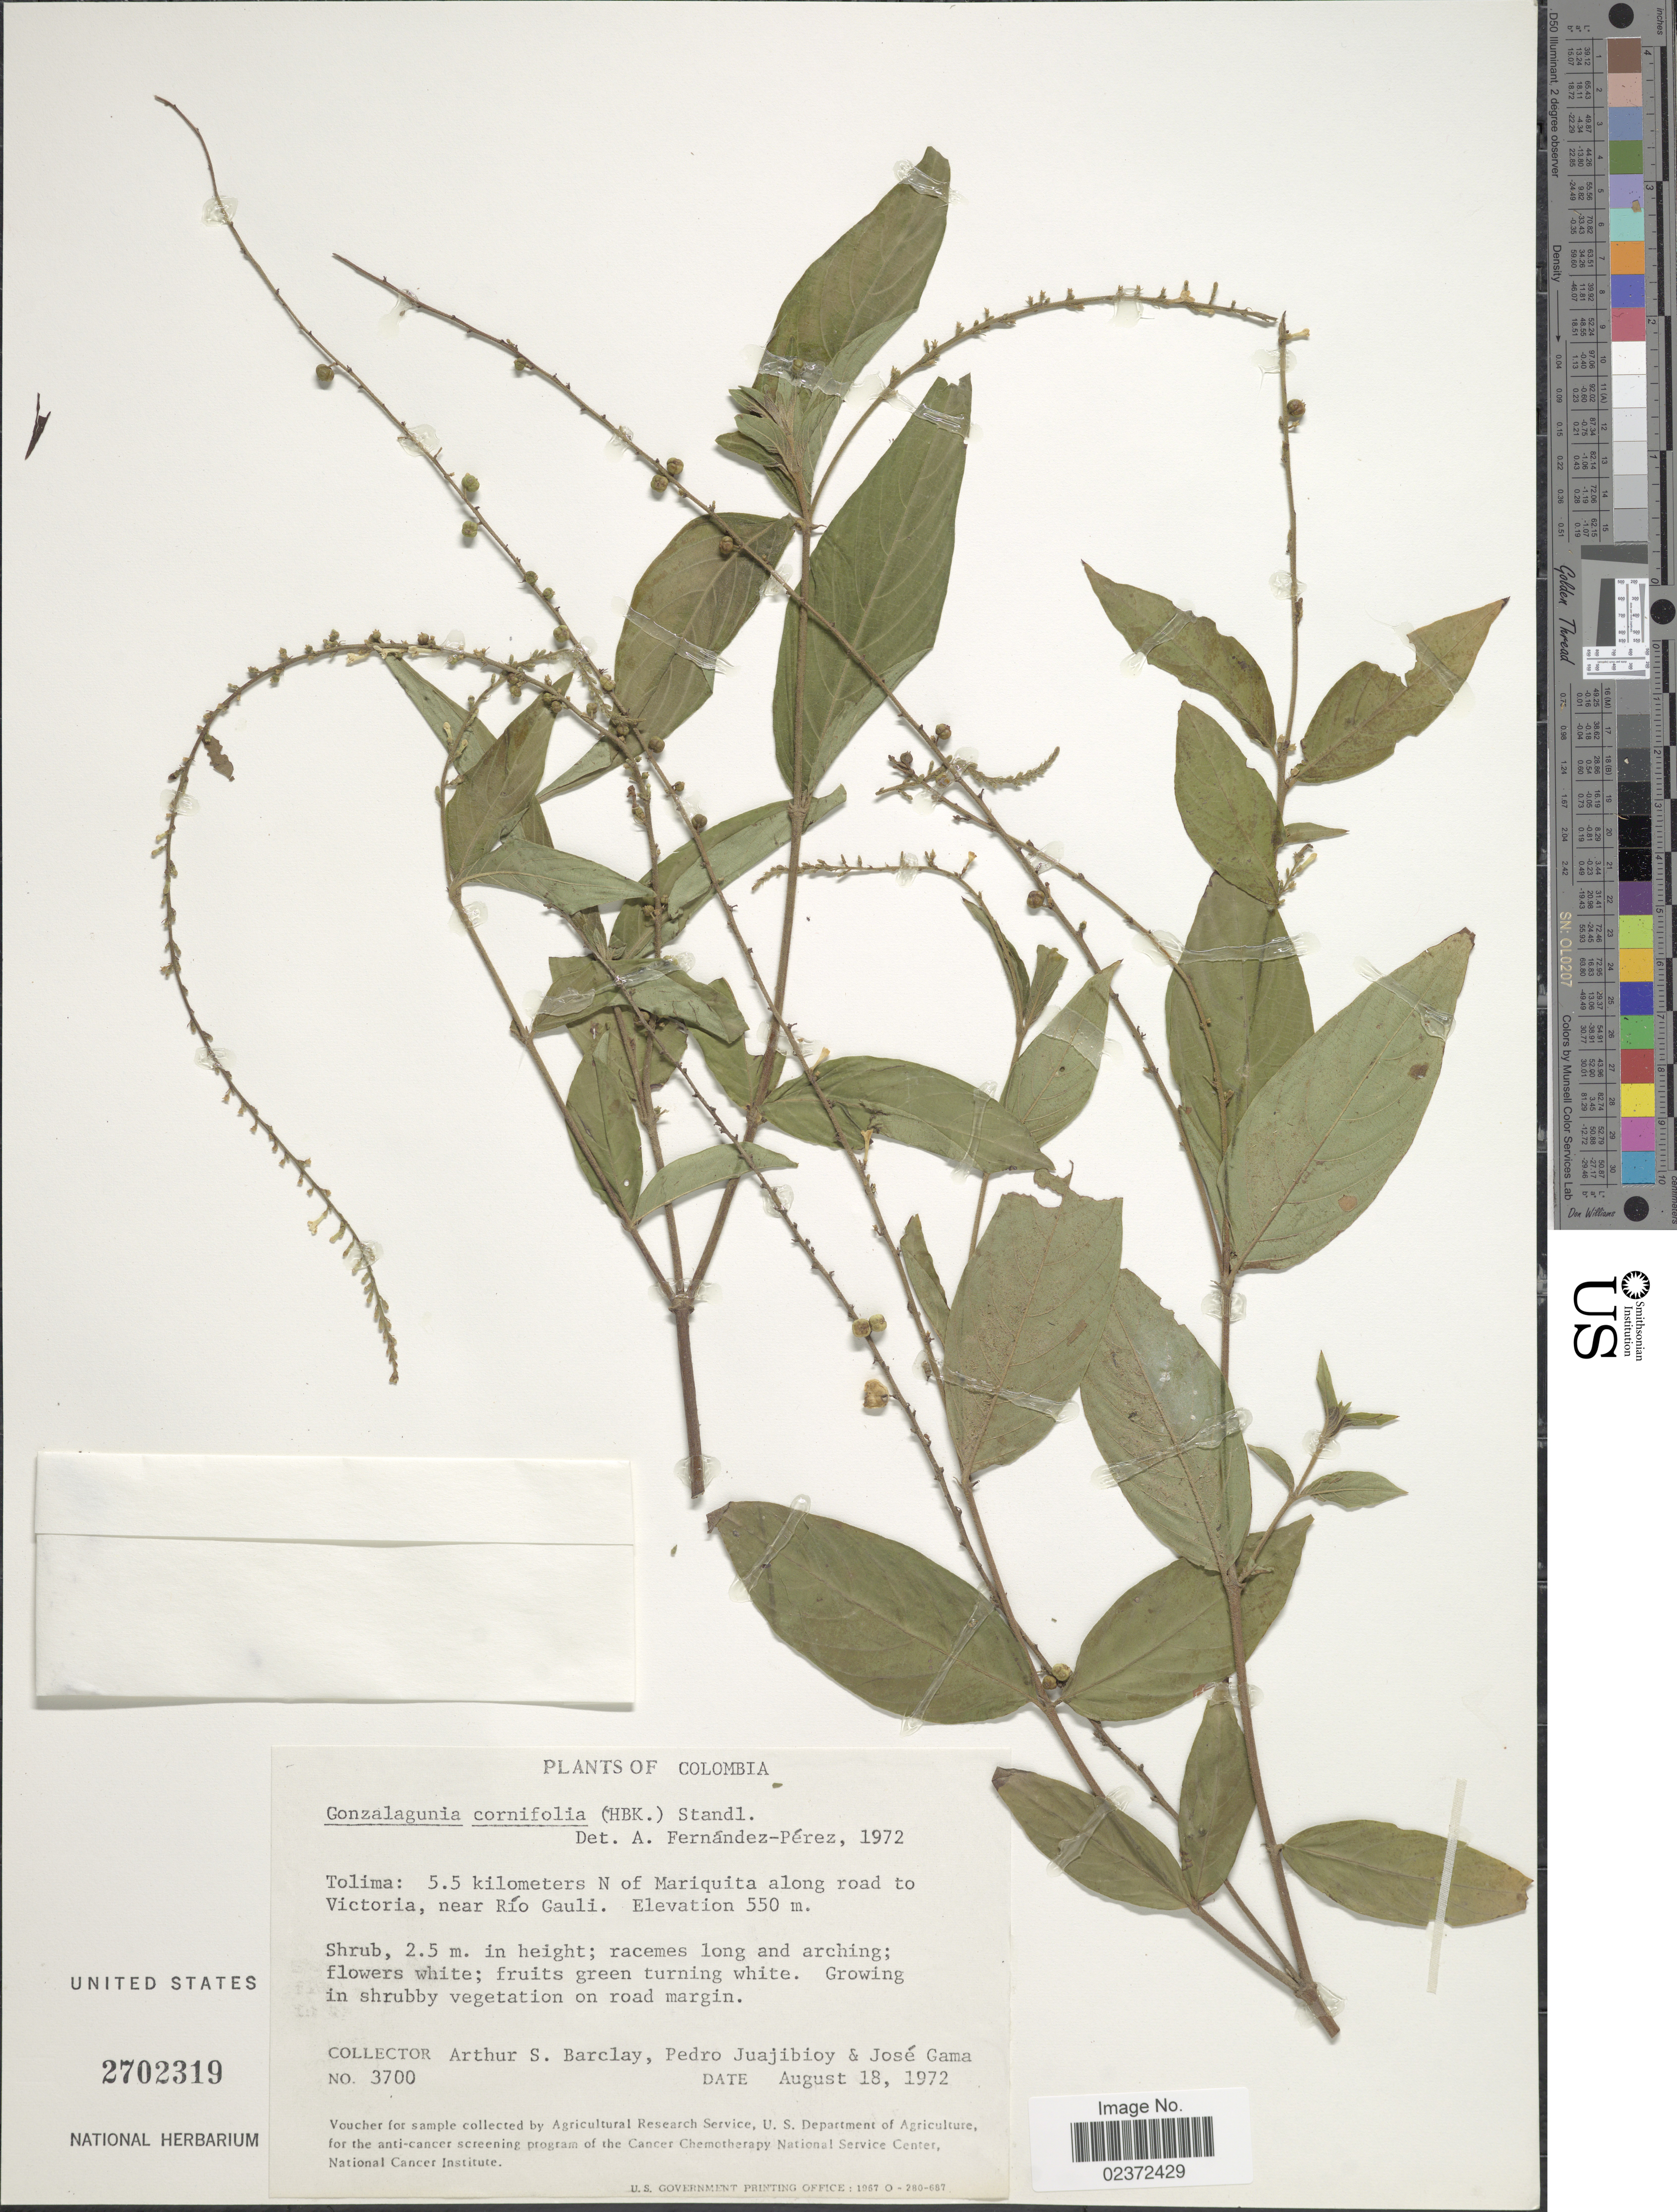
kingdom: Plantae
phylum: Tracheophyta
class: Magnoliopsida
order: Gentianales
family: Rubiaceae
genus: Gonzalagunia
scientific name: Gonzalagunia cornifolia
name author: (Kunth) Standl.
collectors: A. S. Barclay, P. Juajibioy & J. Gama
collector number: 3700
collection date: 1972-08-18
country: Colombia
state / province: Tolima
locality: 5.5 kilometers N of Mariquita along road to Victoria, near Río Gauli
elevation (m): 550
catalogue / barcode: US 2702319